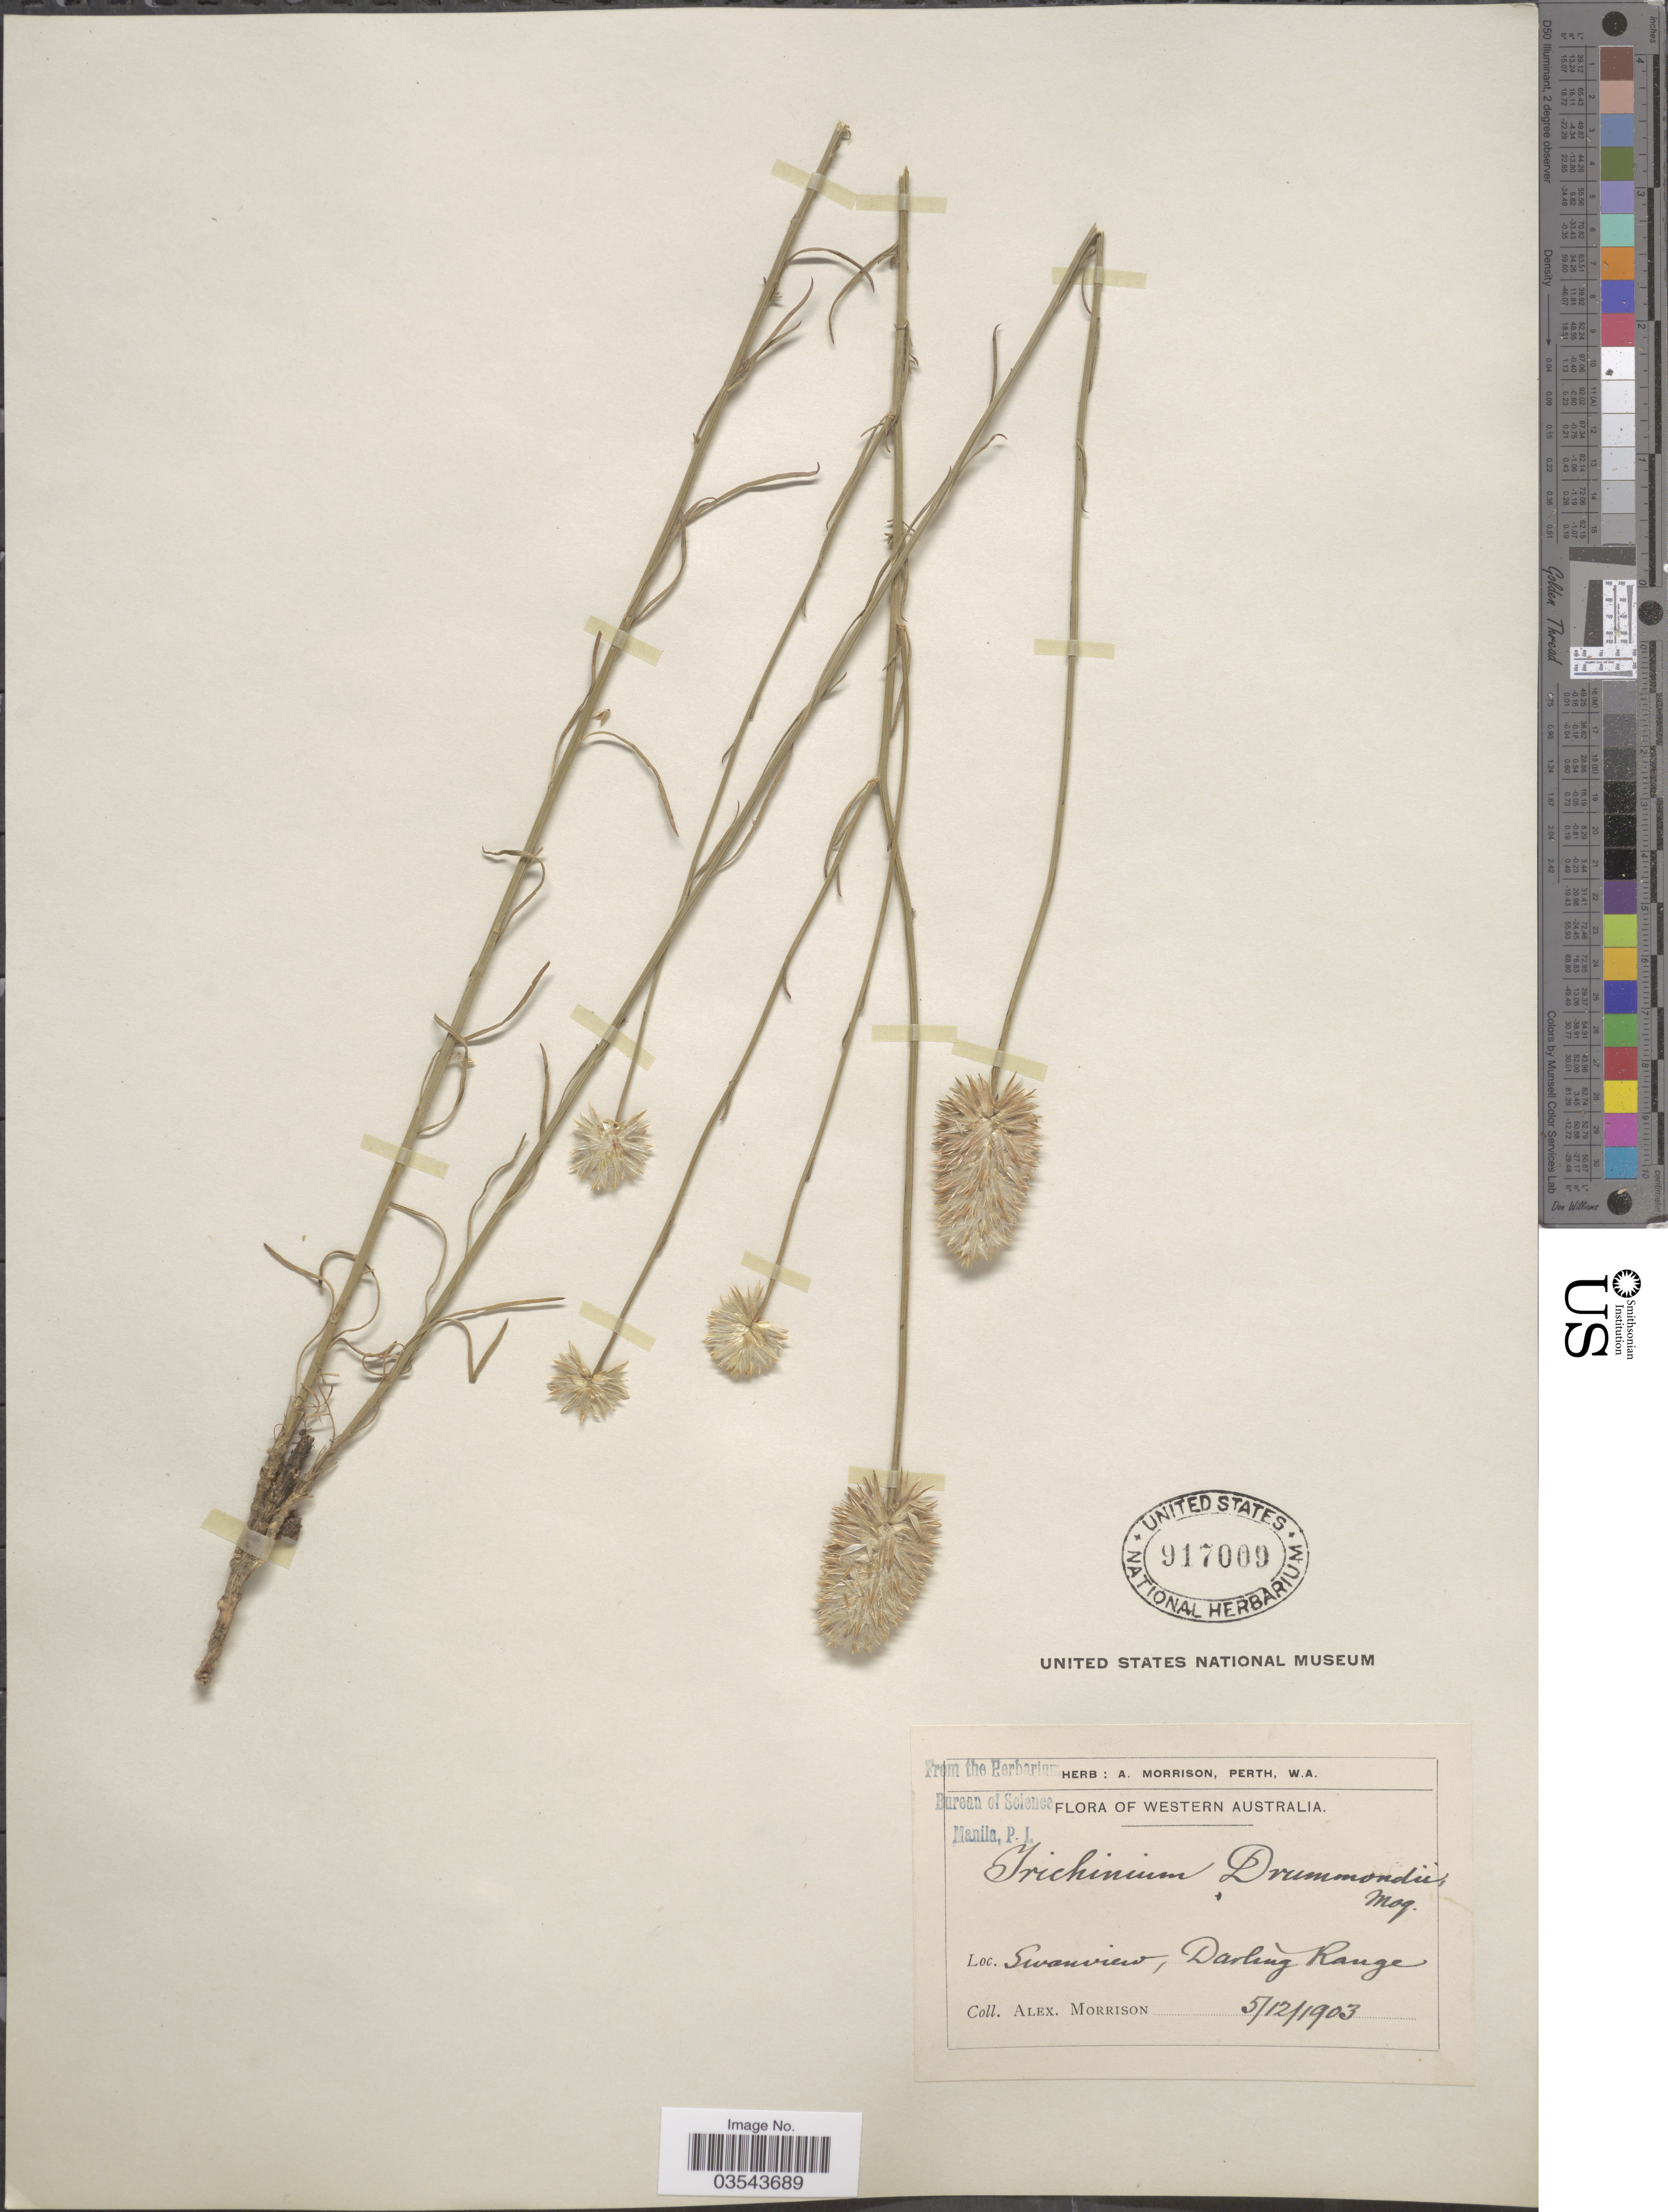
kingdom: Plantae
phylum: Tracheophyta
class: Magnoliopsida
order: Caryophyllales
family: Amaranthaceae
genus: Ptilotus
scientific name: Ptilotus drummondii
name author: (Moq.) F. Muell.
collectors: A. Morrison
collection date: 1903-12-05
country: Australia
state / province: Western Australia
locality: Swanview, Darling Range.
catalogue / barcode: US 917009